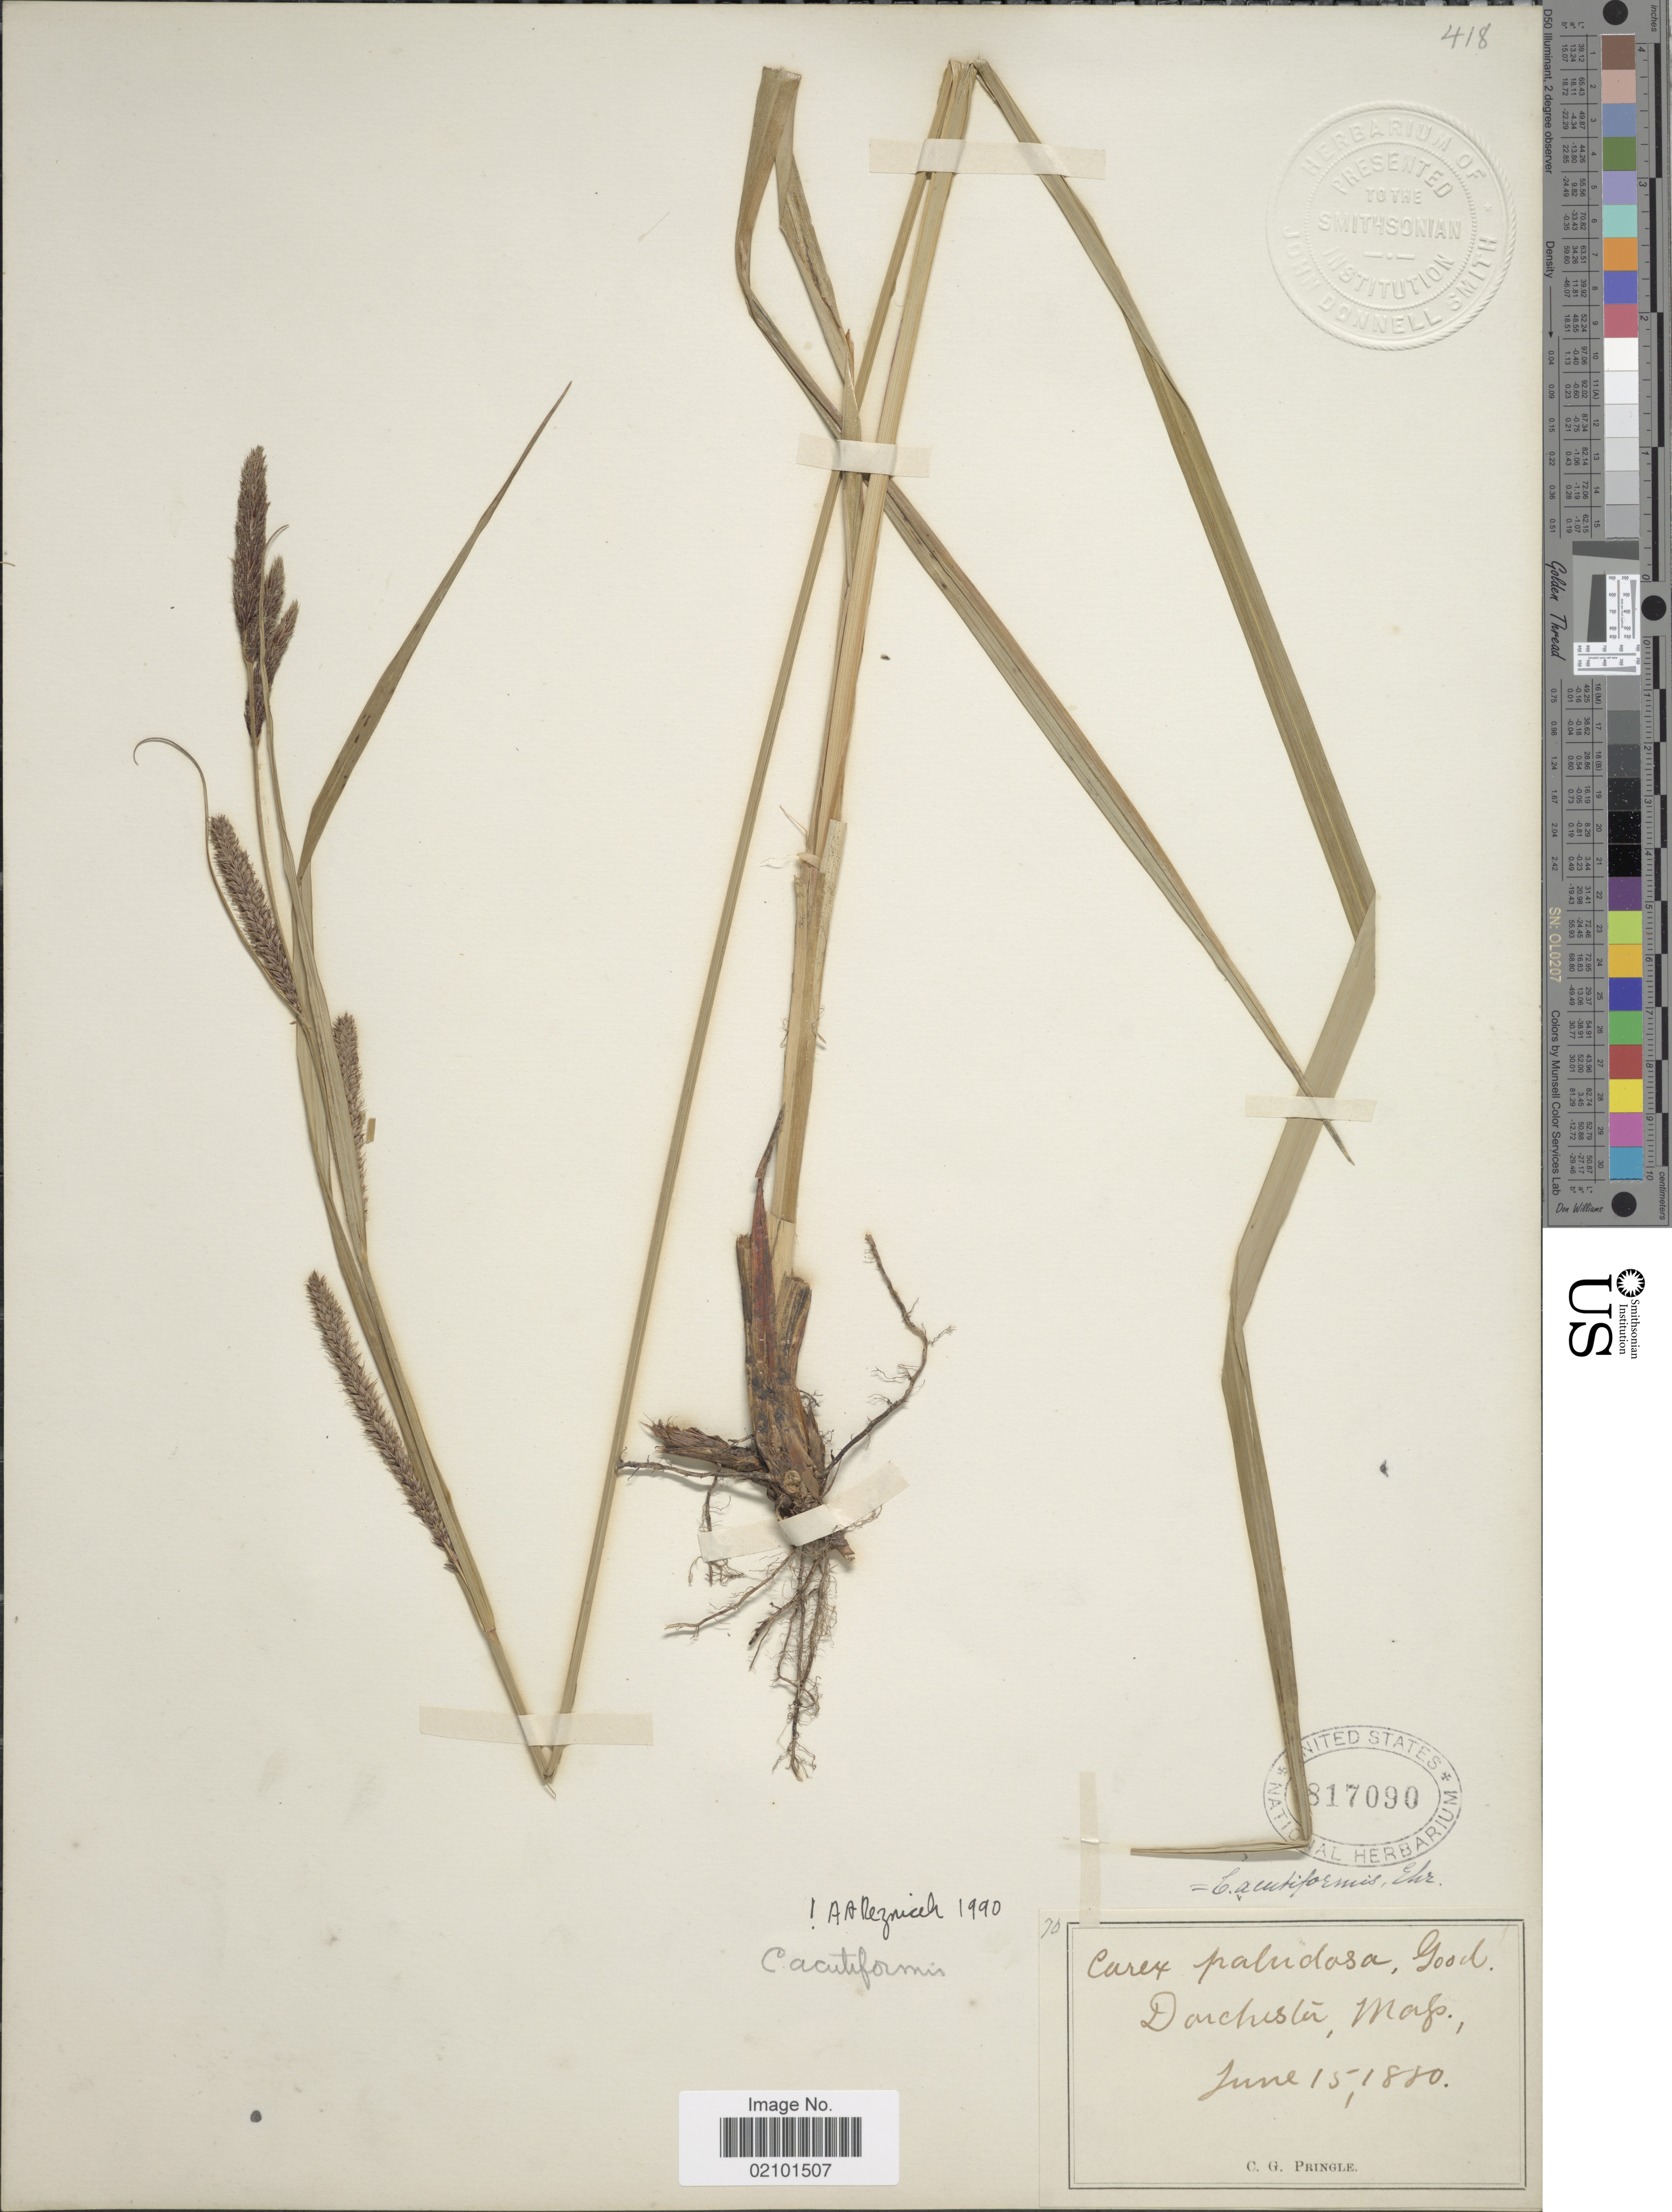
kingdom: Plantae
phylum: Tracheophyta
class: Liliopsida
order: Poales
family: Cyperaceae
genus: Carex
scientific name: Carex acutiformis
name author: Ehrh.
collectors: C. G. Pringle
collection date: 1880-06-15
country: United States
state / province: Massachusetts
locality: Dorchester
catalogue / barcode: US 817090